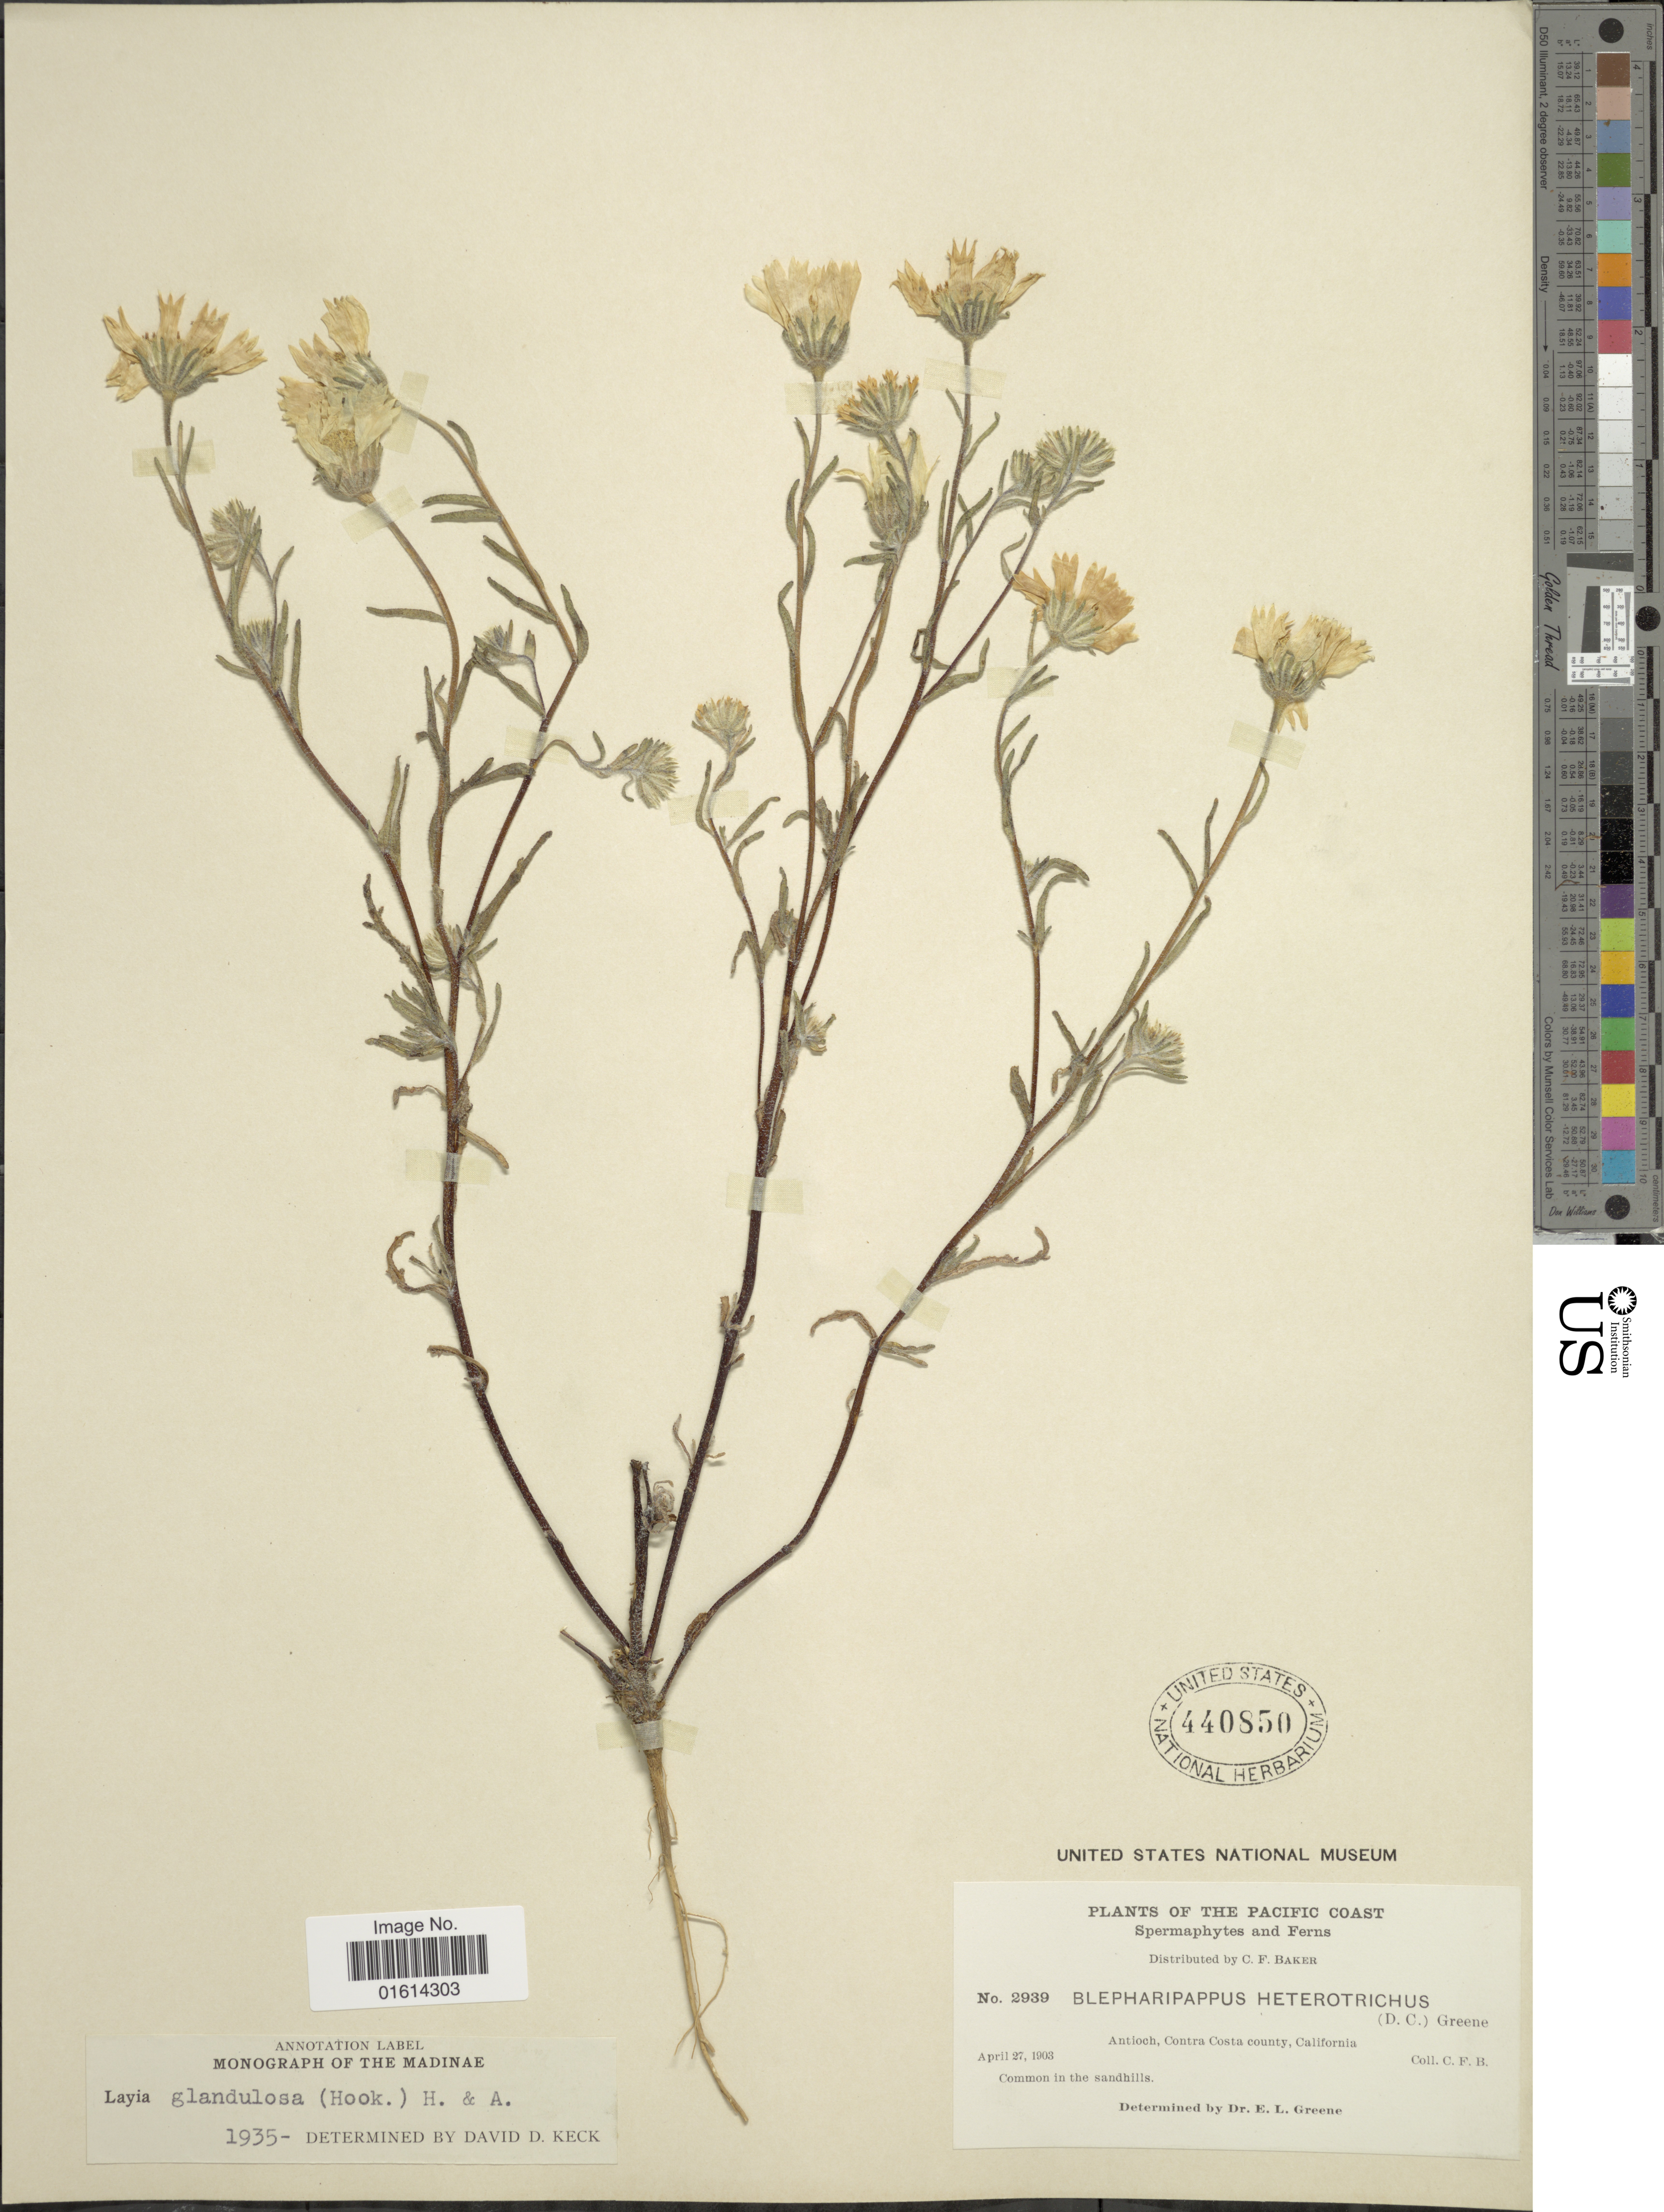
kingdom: Plantae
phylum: Tracheophyta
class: Magnoliopsida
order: Asterales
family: Asteraceae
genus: Layia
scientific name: Layia glandulosa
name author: Hook. & Arn.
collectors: C. F. Baker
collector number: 2939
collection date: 1903-04-27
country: United States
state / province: California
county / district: Contra Costa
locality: Pacific Coast, Antioch, Contra Costa County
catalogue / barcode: US 440850